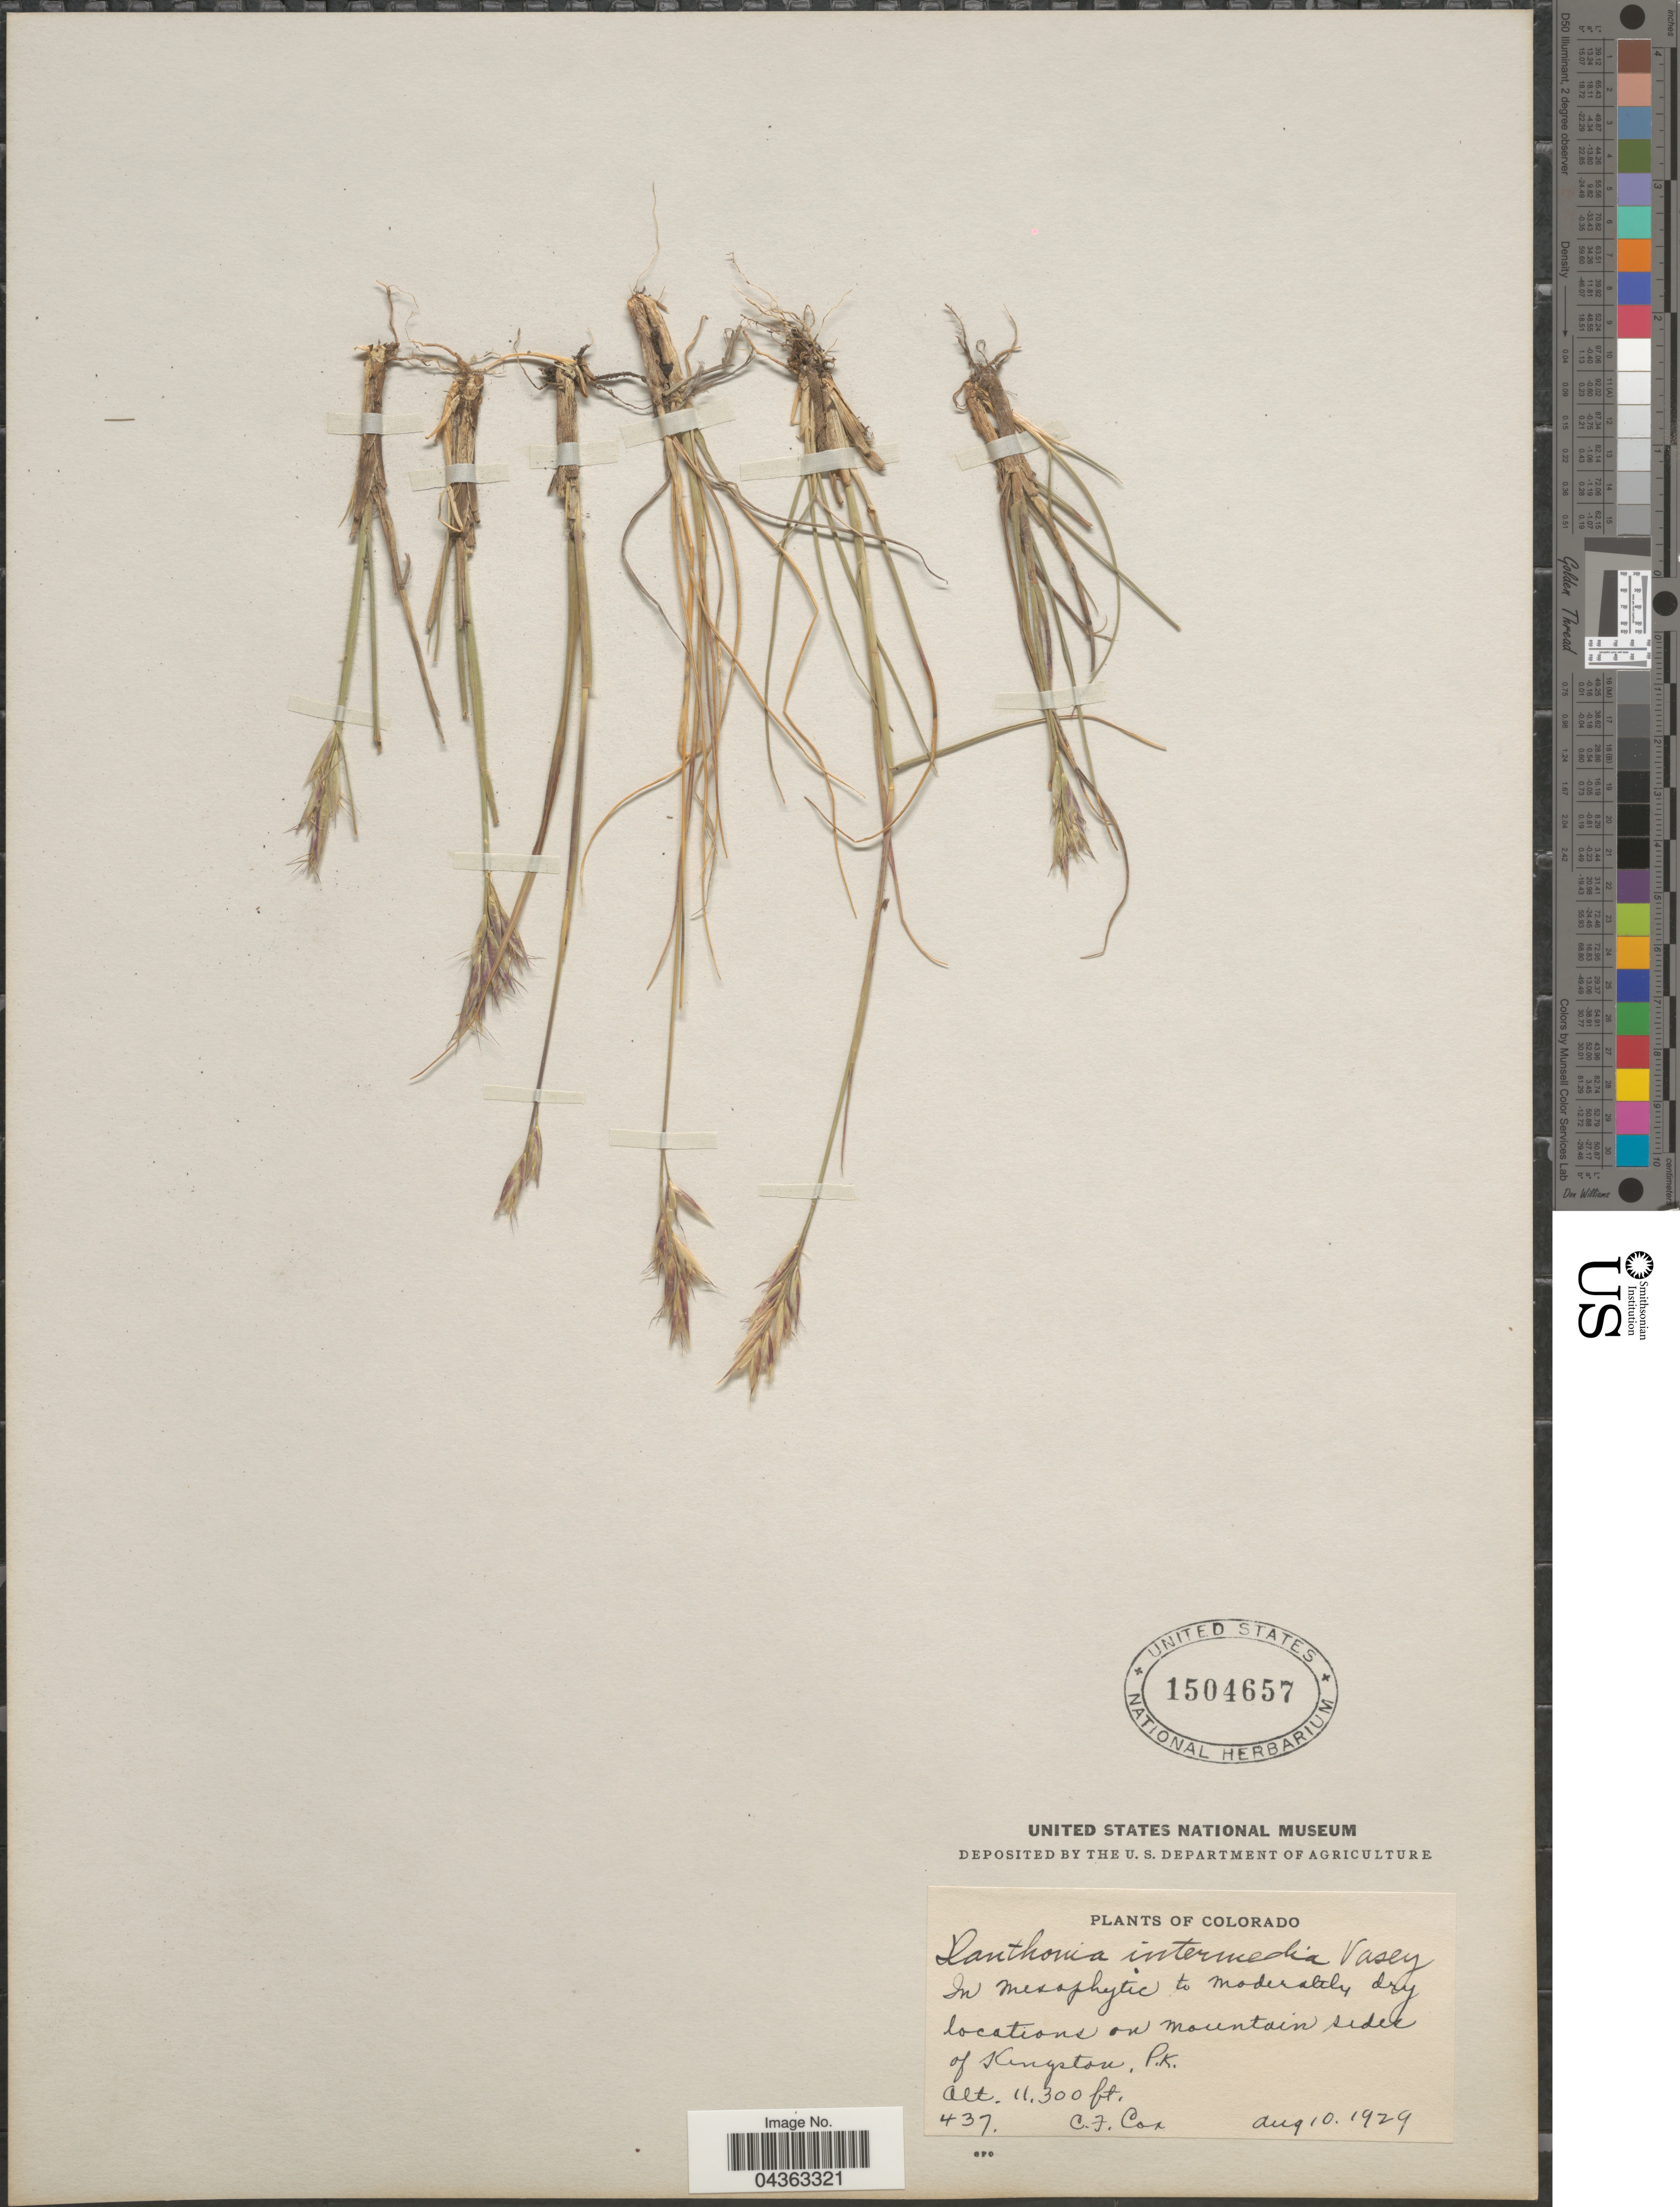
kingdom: Plantae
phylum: Tracheophyta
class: Liliopsida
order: Poales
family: Poaceae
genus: Danthonia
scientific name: Danthonia intermedia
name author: Vasey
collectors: C. Cox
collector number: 437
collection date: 1929-08-10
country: United States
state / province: Colorado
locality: On mountain side of Kingston, P.K.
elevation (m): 3444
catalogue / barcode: US 1504657